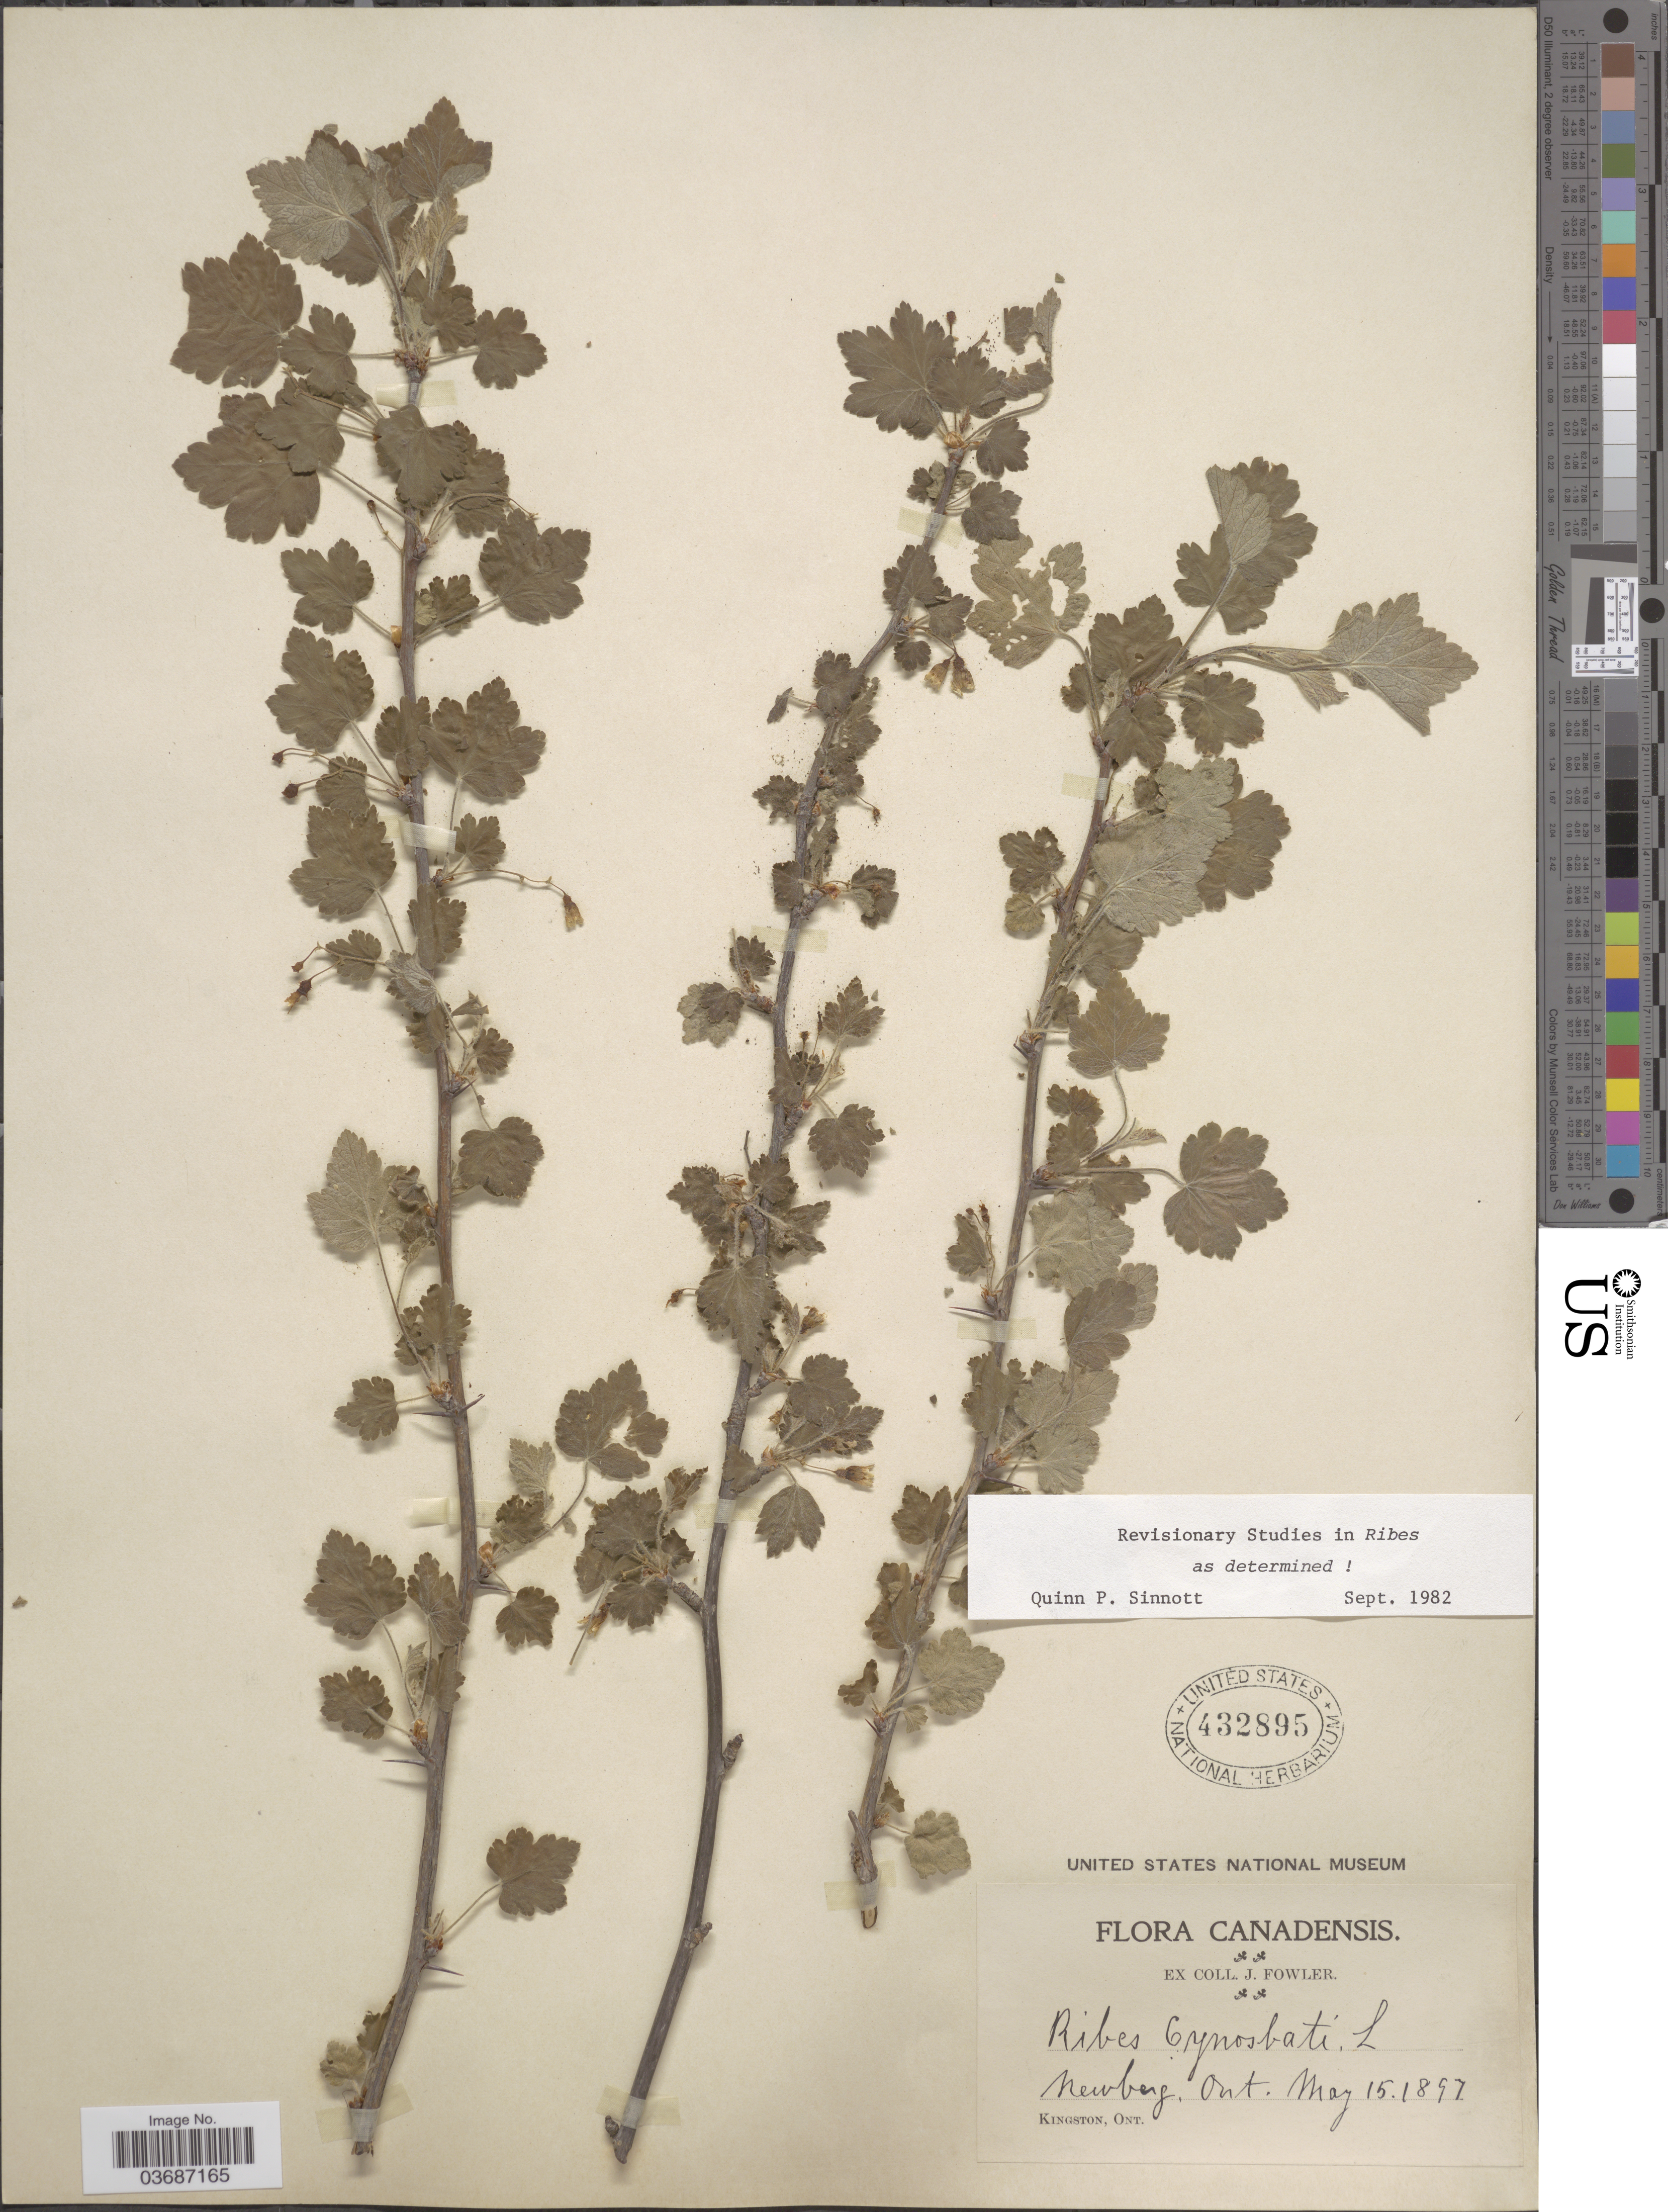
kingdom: Plantae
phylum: Tracheophyta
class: Magnoliopsida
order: Saxifragales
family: Grossulariaceae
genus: Ribes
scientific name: Ribes cynosbati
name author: L.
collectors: J. Fowler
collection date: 1897-05-15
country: Canada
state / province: Ontario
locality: Newberg.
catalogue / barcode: US 432895